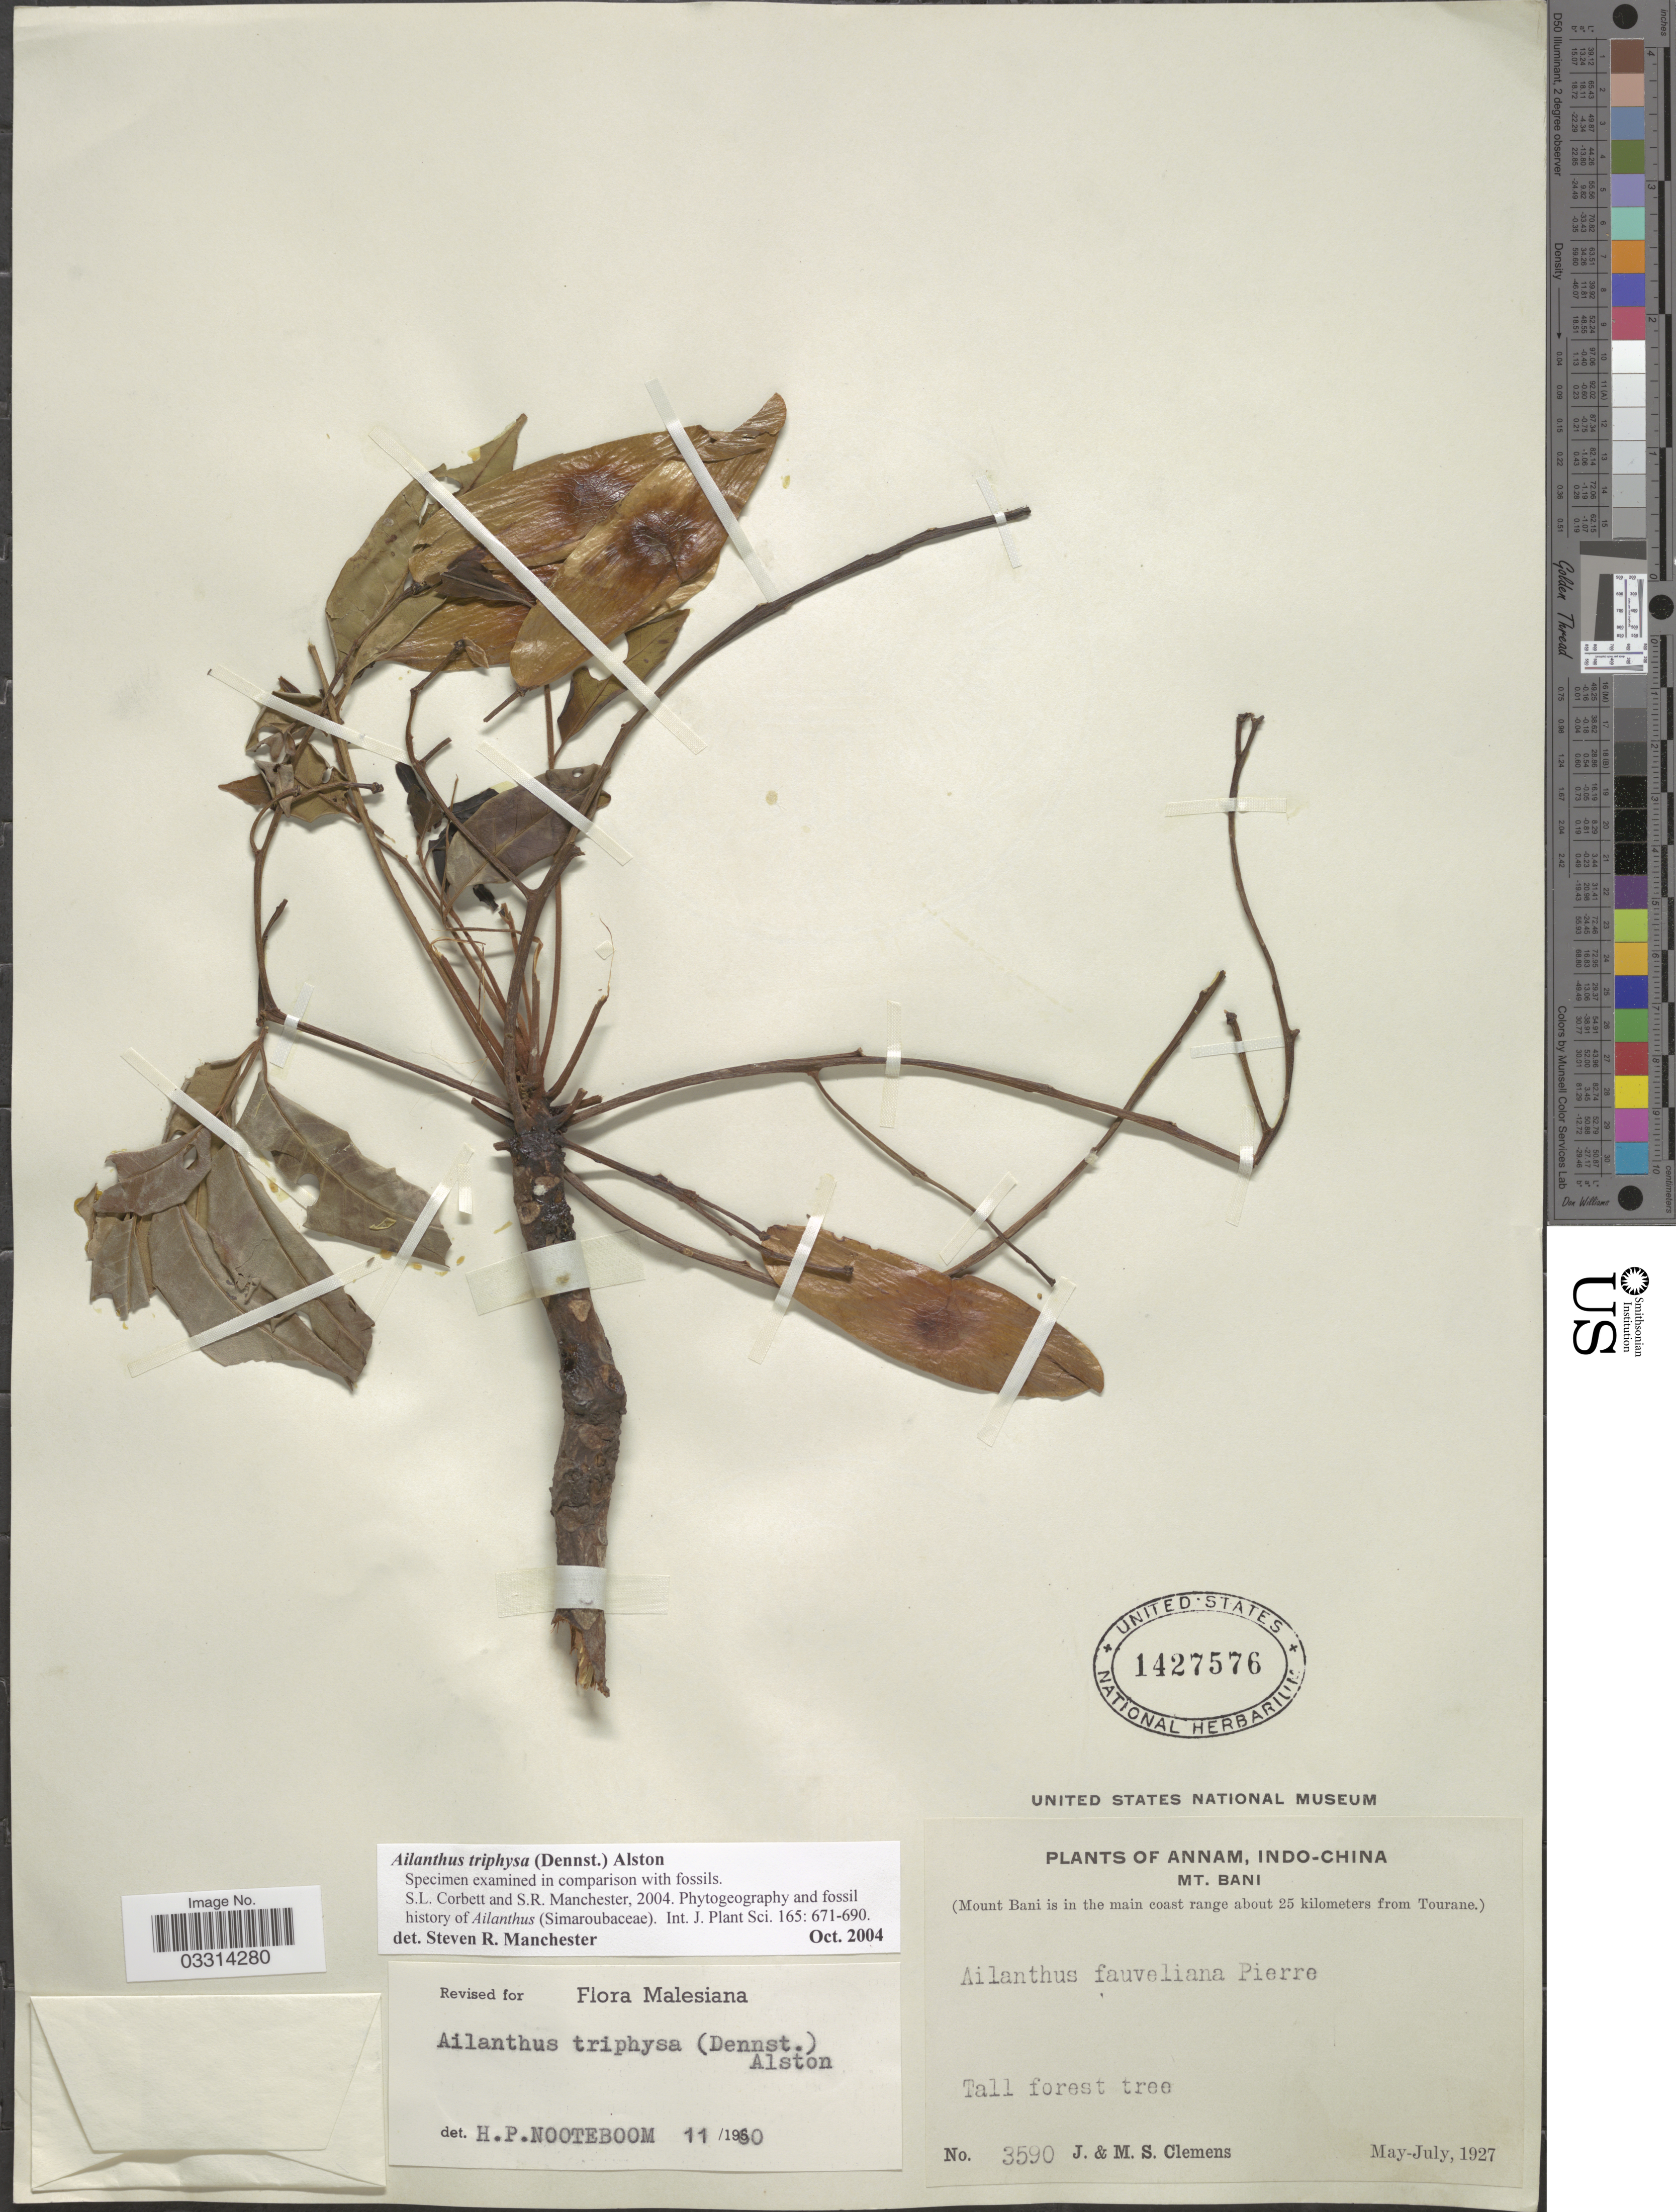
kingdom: Plantae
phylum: Tracheophyta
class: Magnoliopsida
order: Sapindales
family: Simaroubaceae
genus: Ailanthus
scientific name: Ailanthus triphysa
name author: (Dennst.) Alston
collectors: J. Clemens & M. S. Clemens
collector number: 3590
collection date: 1927-05/1927-07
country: Vietnam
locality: Annam, Indo-China Mt. Bani (Mount Bani is in the main coast range about 25 kilometers from Tourane).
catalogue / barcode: US 1427576